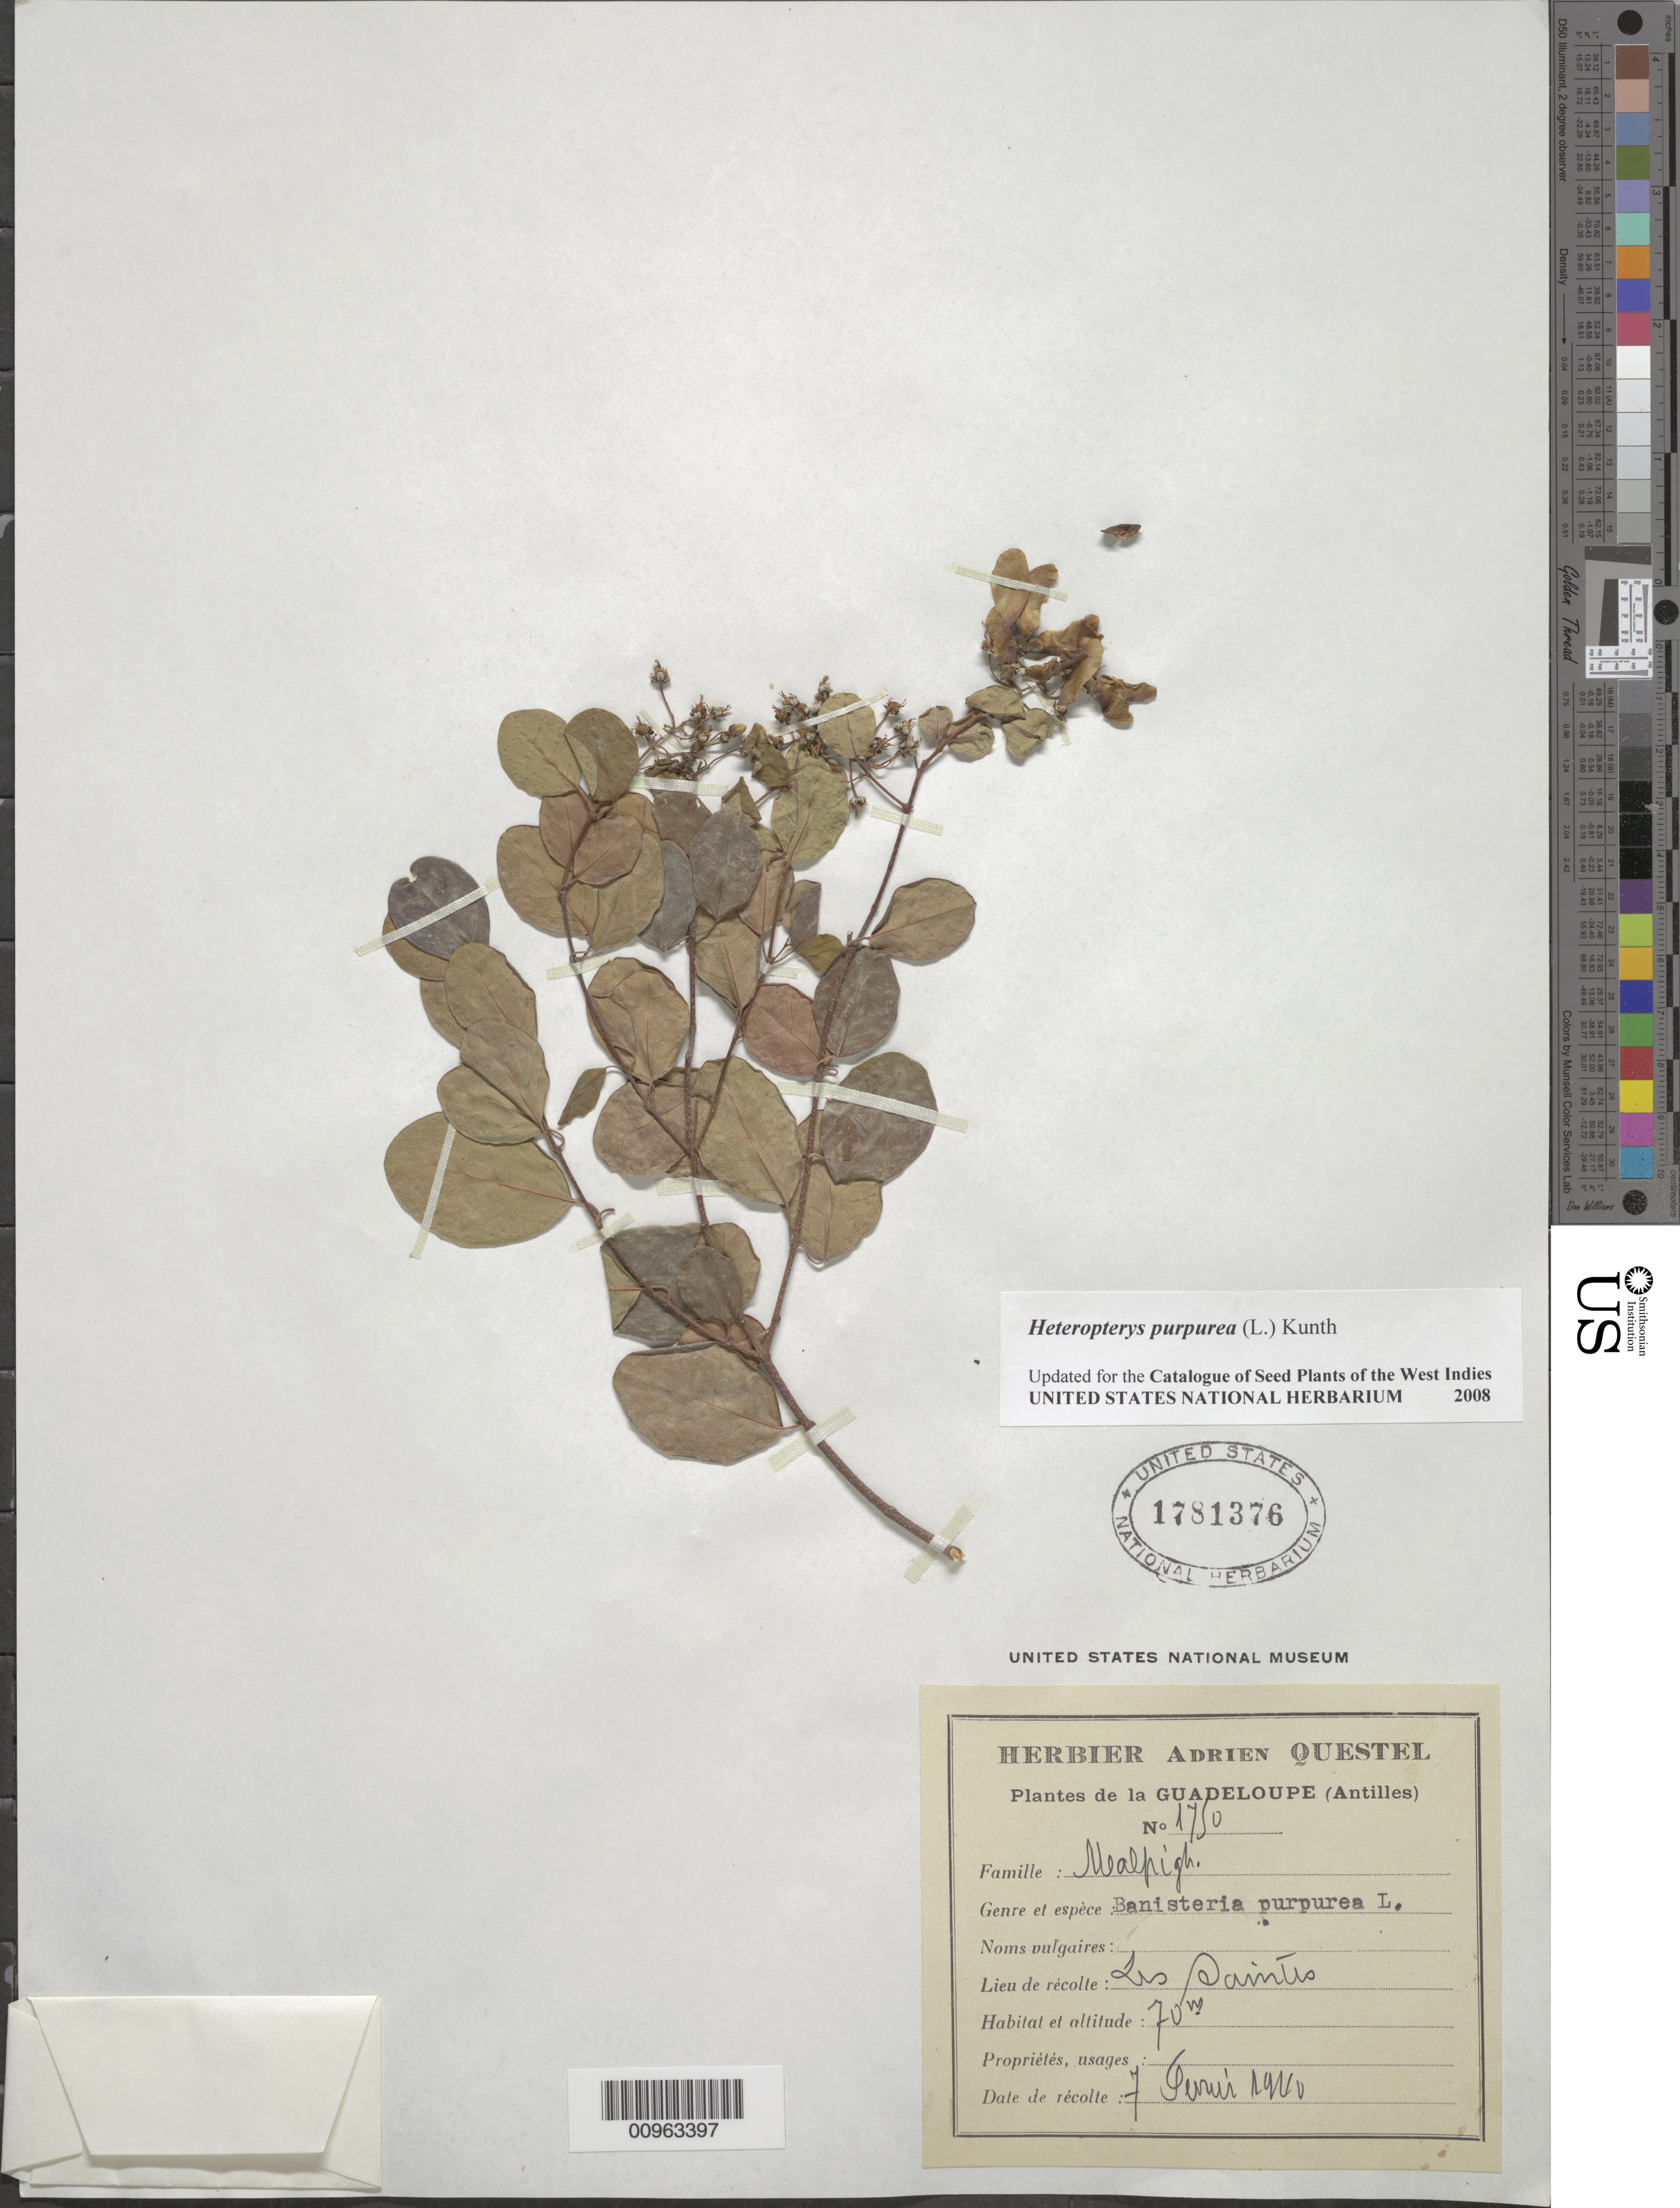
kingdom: Plantae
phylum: Tracheophyta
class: Magnoliopsida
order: Malpighiales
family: Malpighiaceae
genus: Heteropterys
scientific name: Heteropterys purpurea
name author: (L.) Kunth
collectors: A. Questel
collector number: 1750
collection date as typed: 07 Feb 1940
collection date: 1940-02-07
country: Guadeloupe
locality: Les Saintes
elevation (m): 70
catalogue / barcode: US 1781376